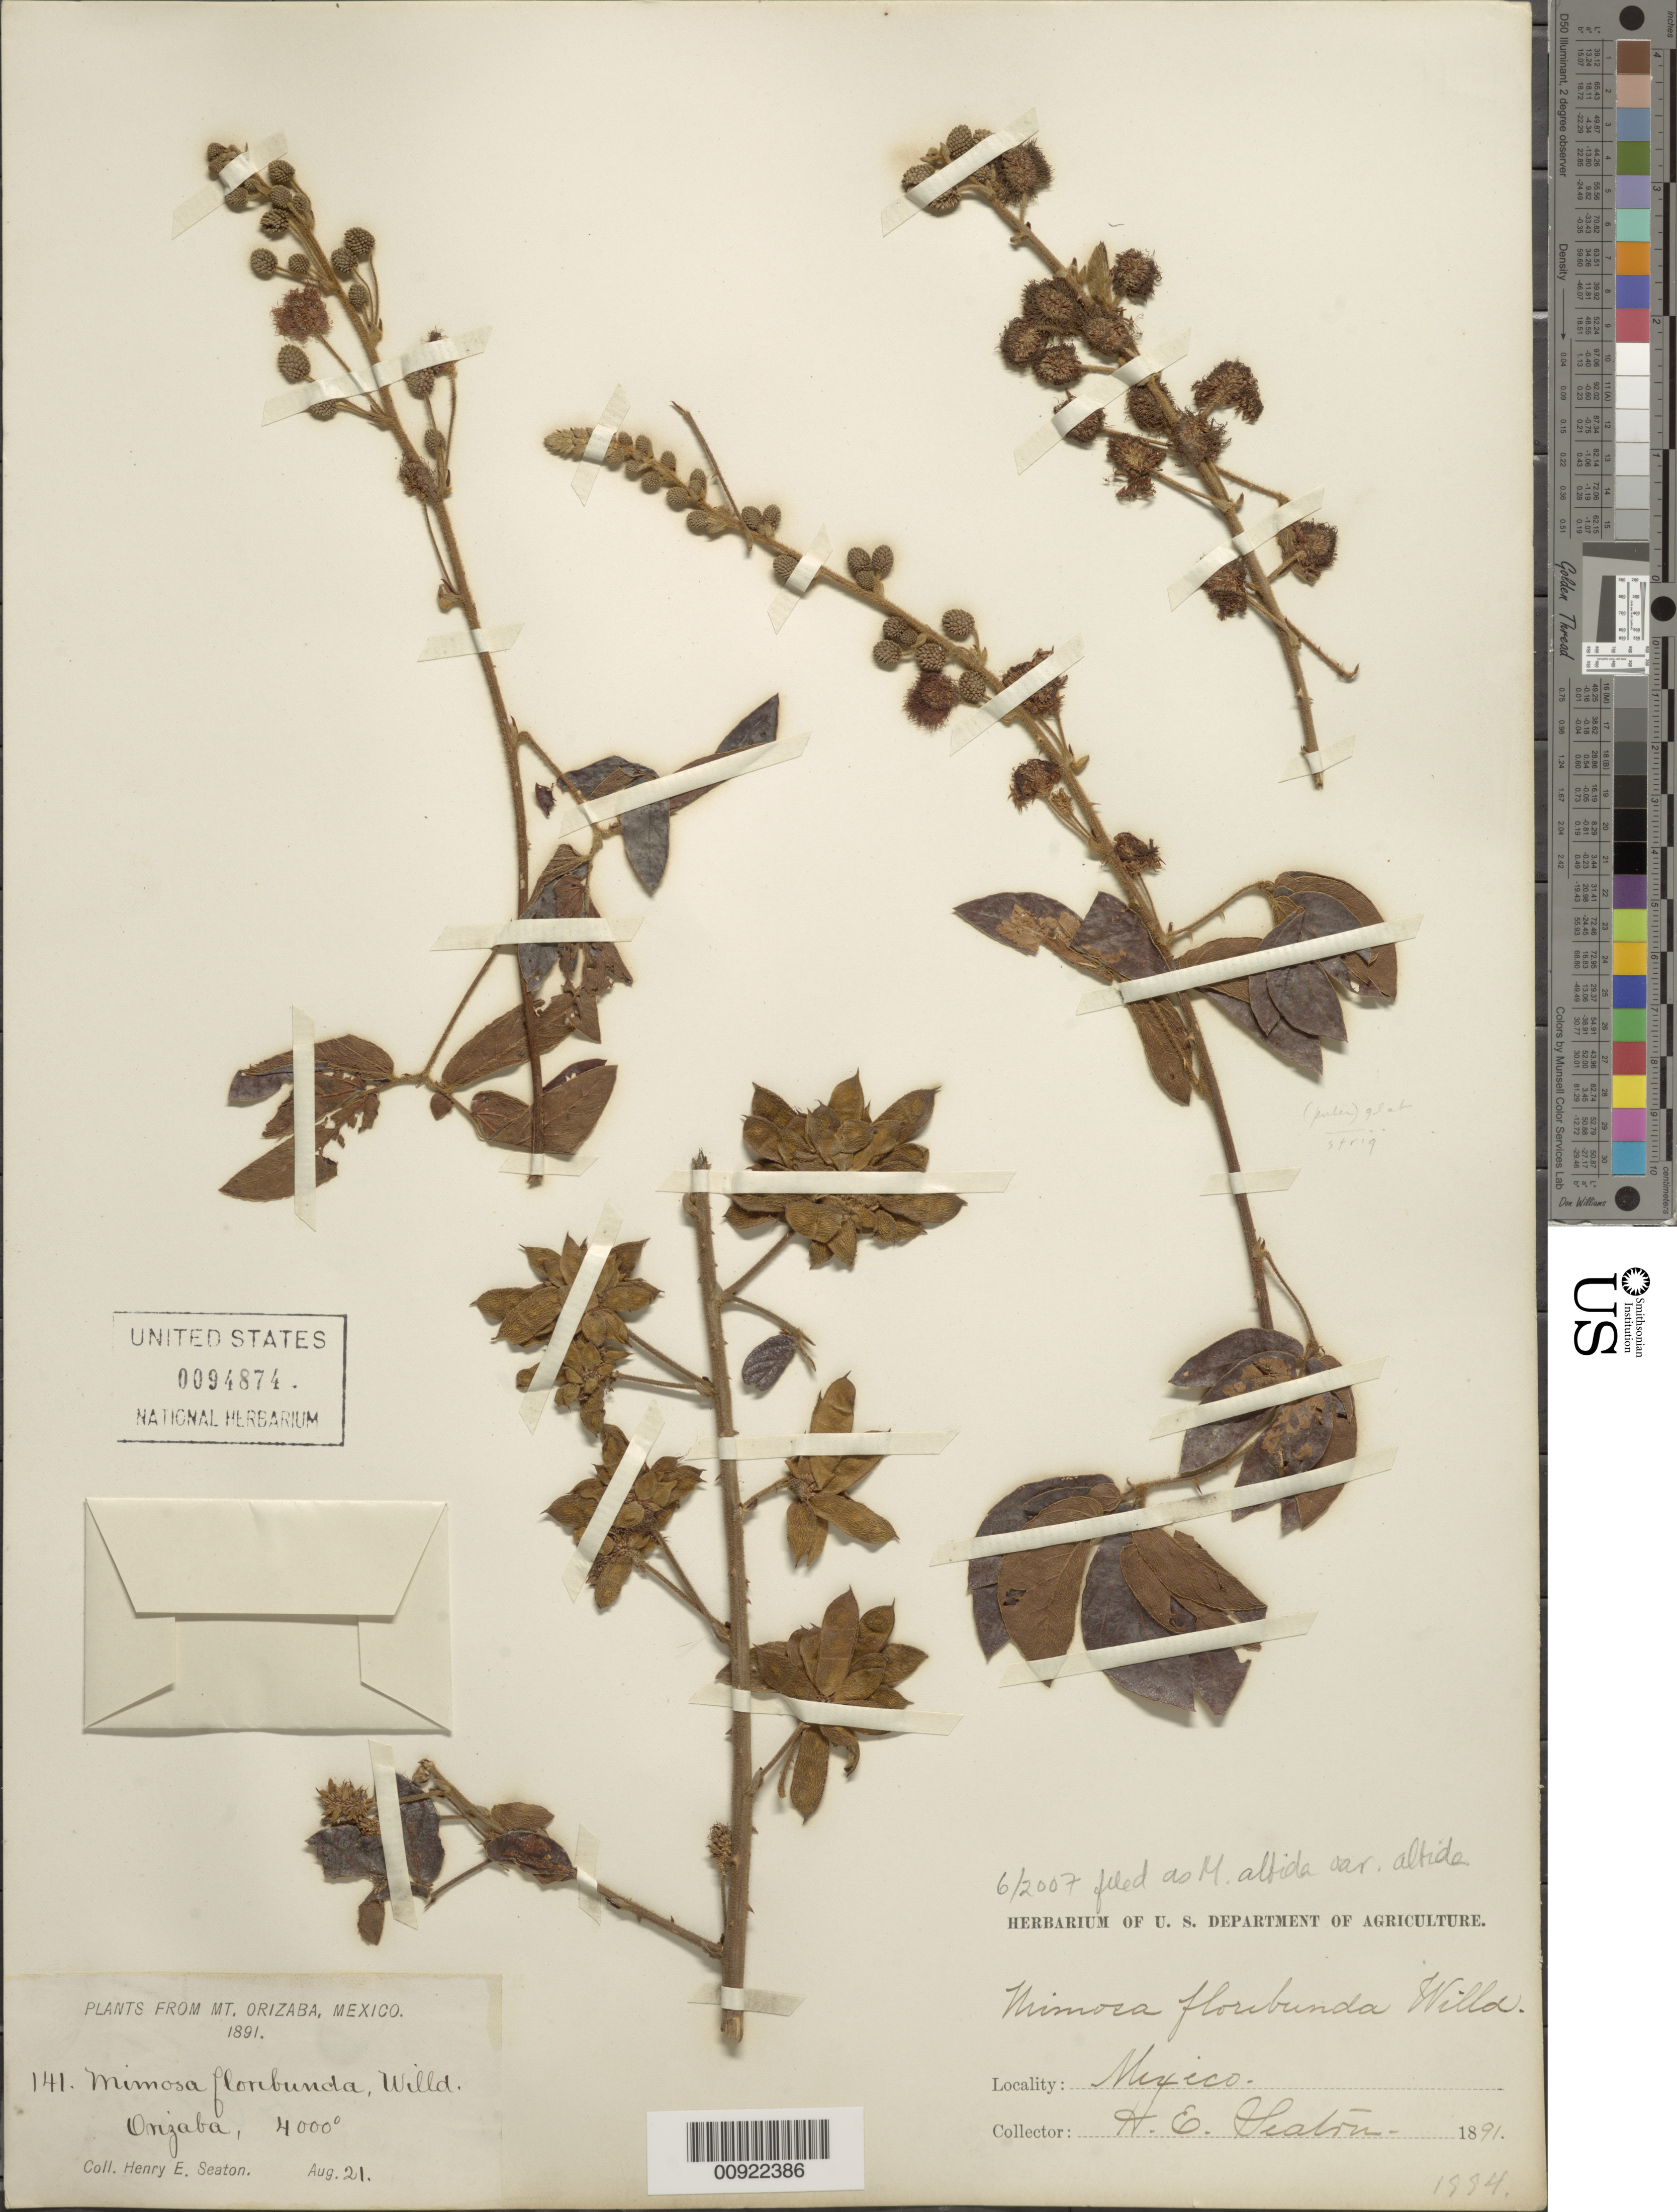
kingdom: Plantae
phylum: Tracheophyta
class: Magnoliopsida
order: Fabales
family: Fabaceae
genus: Mimosa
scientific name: Mimosa albida var. albida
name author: Humb. & Bonpl. ex Willd.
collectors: H. E. Seaton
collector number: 141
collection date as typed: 21 Aug 1891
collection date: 1891-08-21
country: Mexico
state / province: Veracruz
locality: Orizaba.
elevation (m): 1219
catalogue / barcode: US 94874